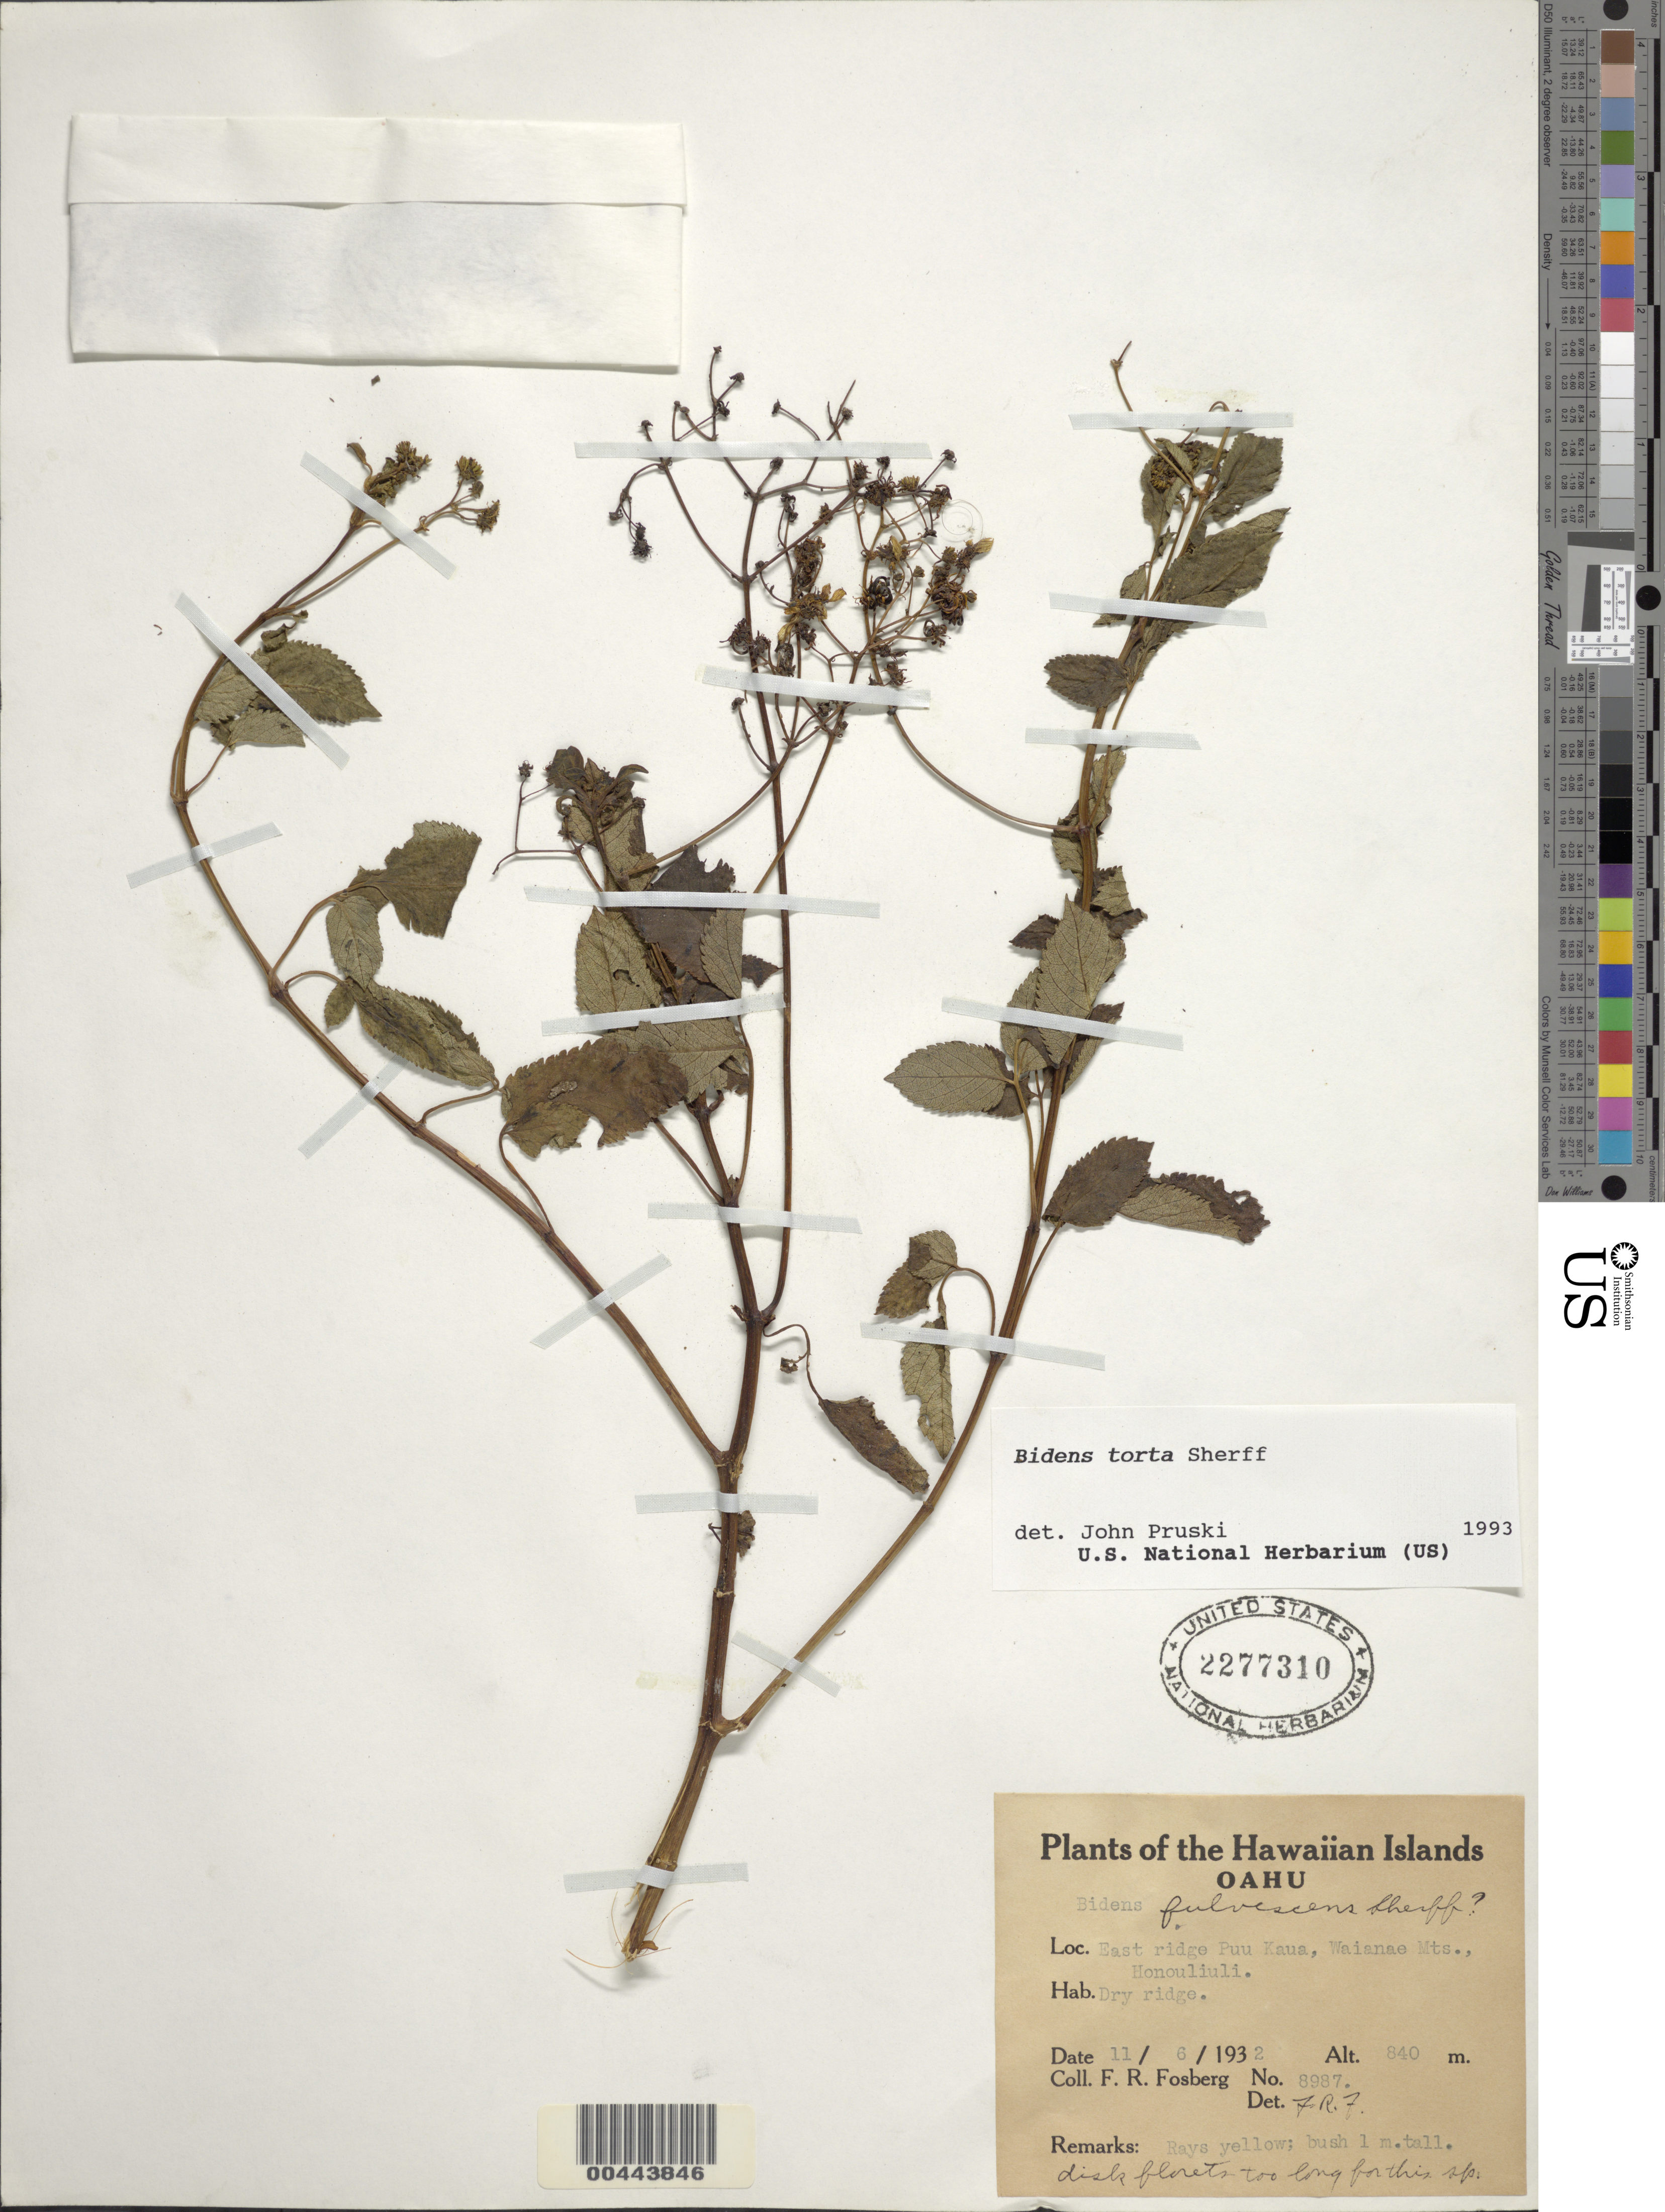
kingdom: Plantae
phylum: Tracheophyta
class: Magnoliopsida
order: Asterales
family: Asteraceae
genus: Bidens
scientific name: Bidens torta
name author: Sherff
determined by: Pruski, J. F.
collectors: F. R. Fosberg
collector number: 8987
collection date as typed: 6 Nov 1932 or 11 Jun 1932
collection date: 1932-06-11 or 1932-11-06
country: United States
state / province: Hawaii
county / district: Honolulu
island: Oahu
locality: East ridge Puu Kaua, Waianae Mountains, Honouliuli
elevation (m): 840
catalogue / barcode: US 2277310